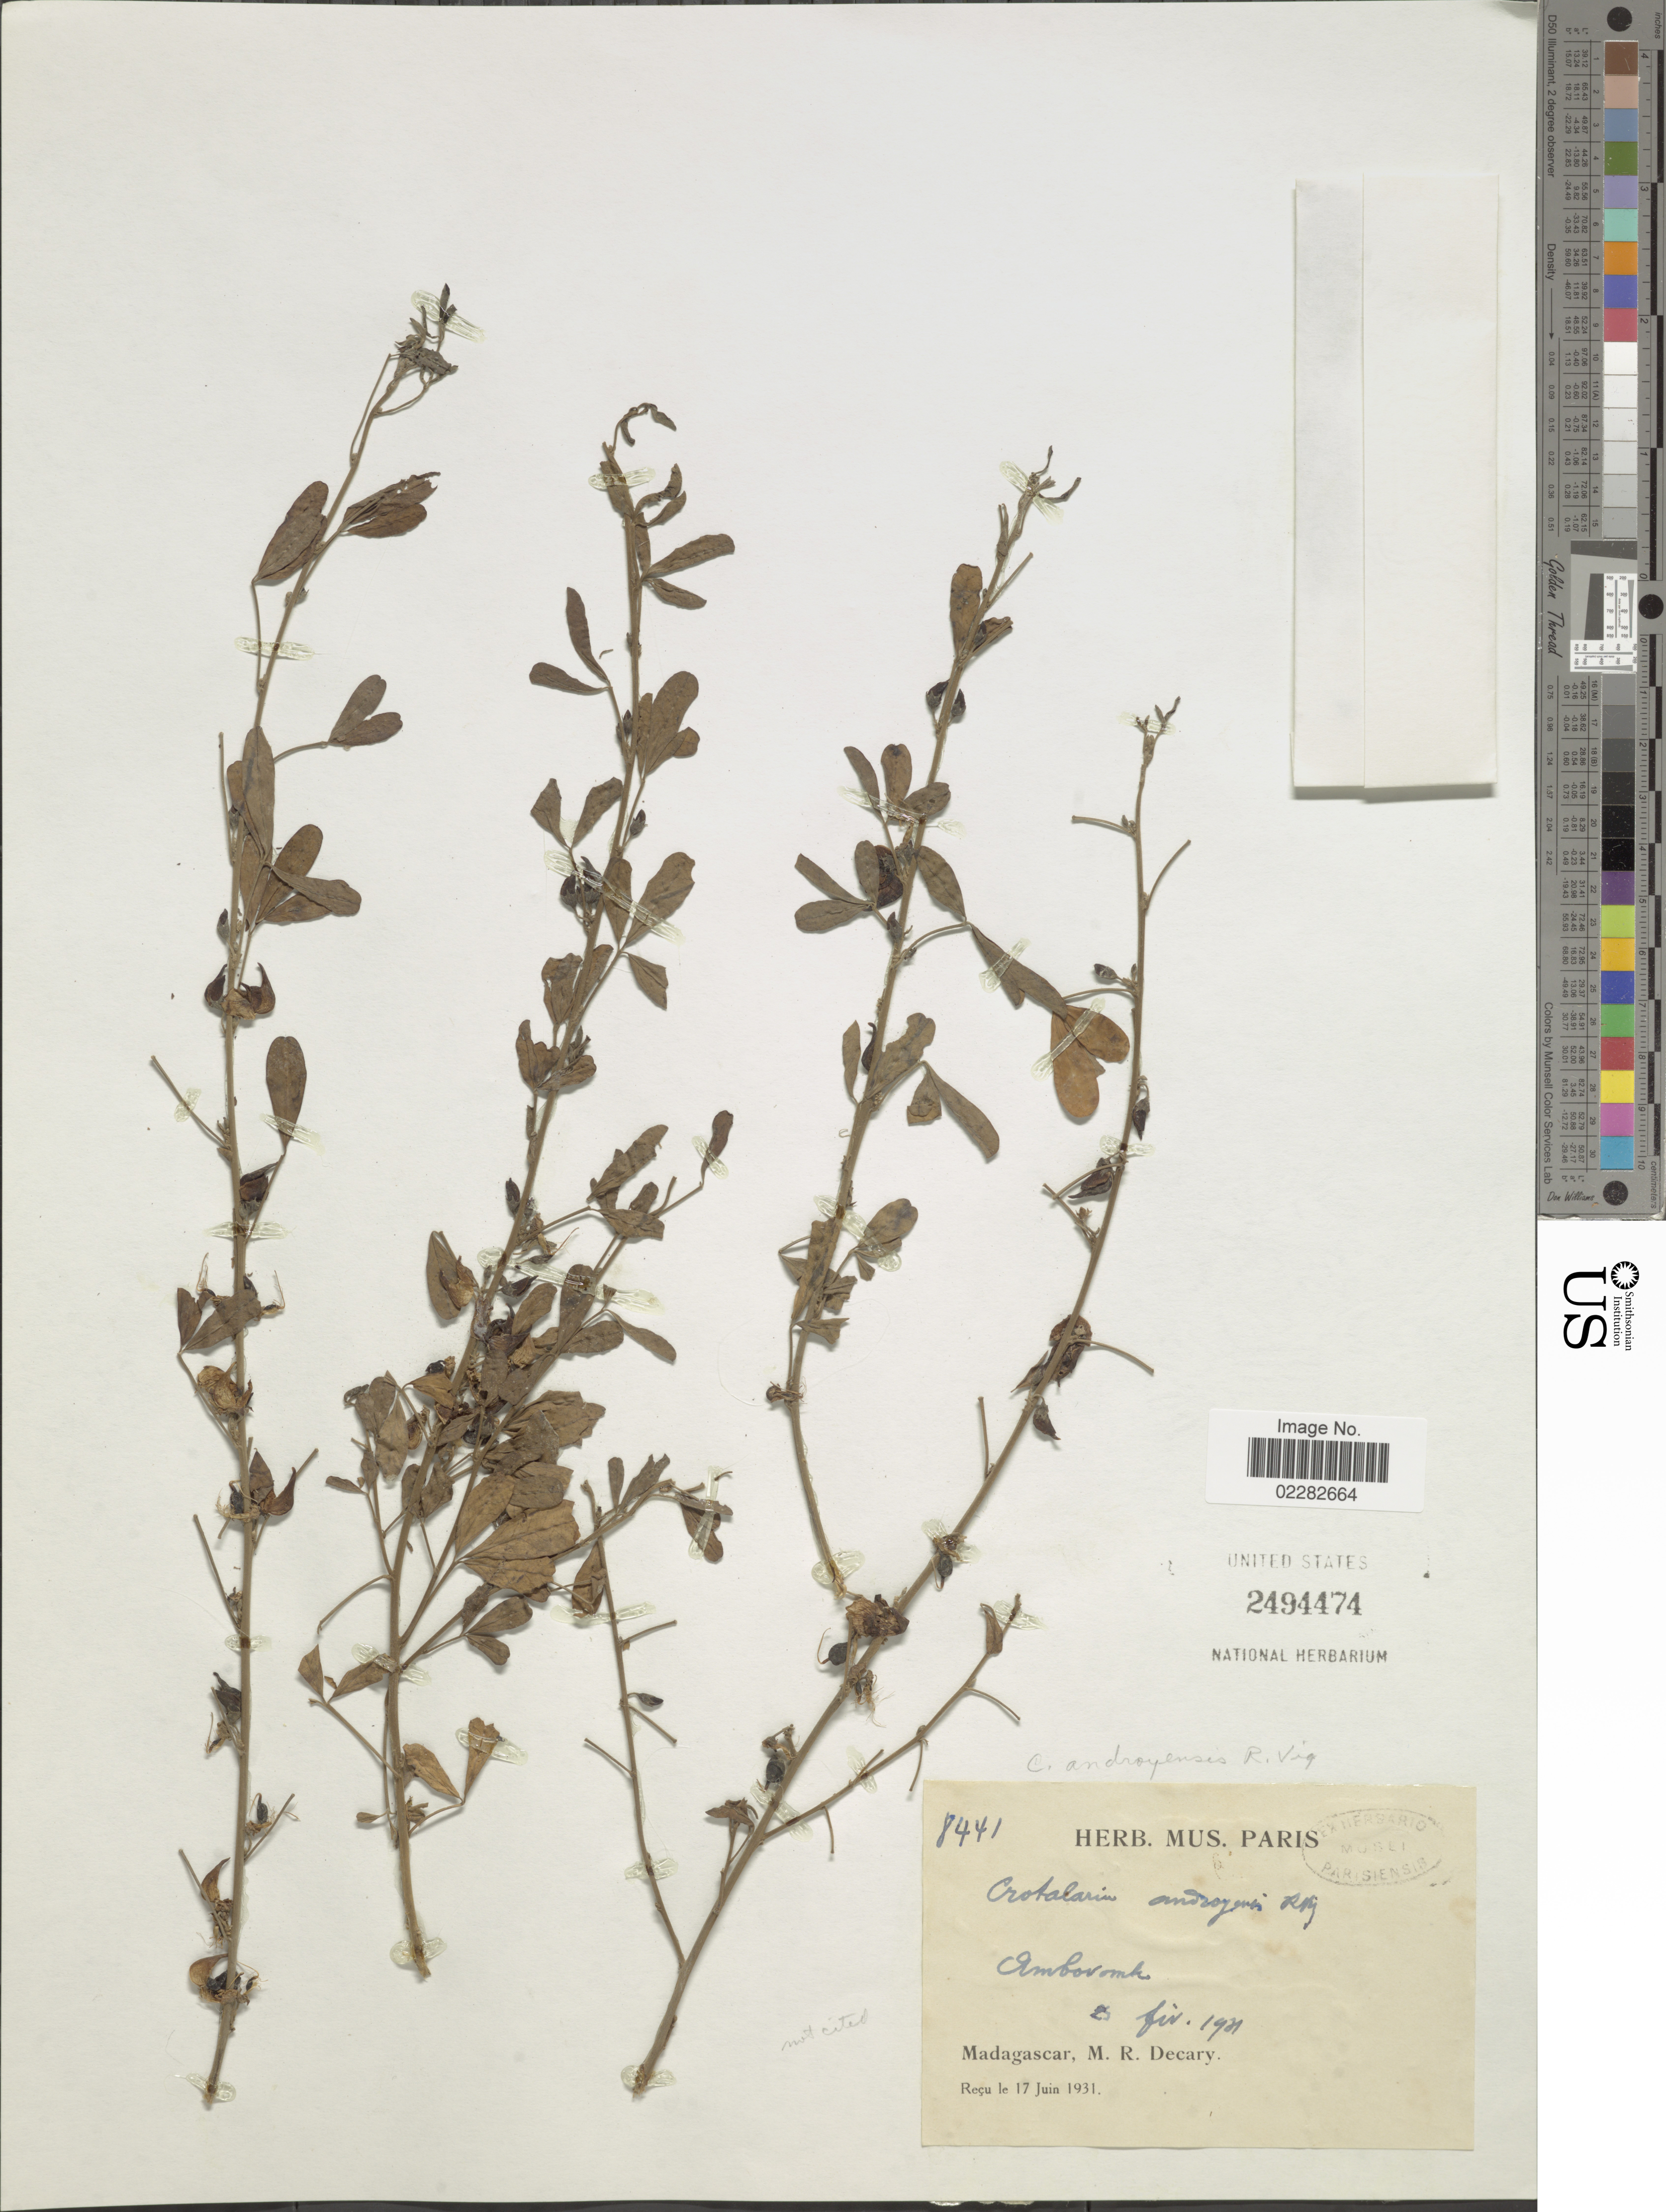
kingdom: Plantae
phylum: Tracheophyta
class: Magnoliopsida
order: Fabales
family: Fabaceae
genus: Crotalaria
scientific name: Crotalaria androyensis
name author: R. Vig.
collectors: R. Decary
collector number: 8441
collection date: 1931-02-25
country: Madagascar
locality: Ambovombe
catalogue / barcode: US 2494474